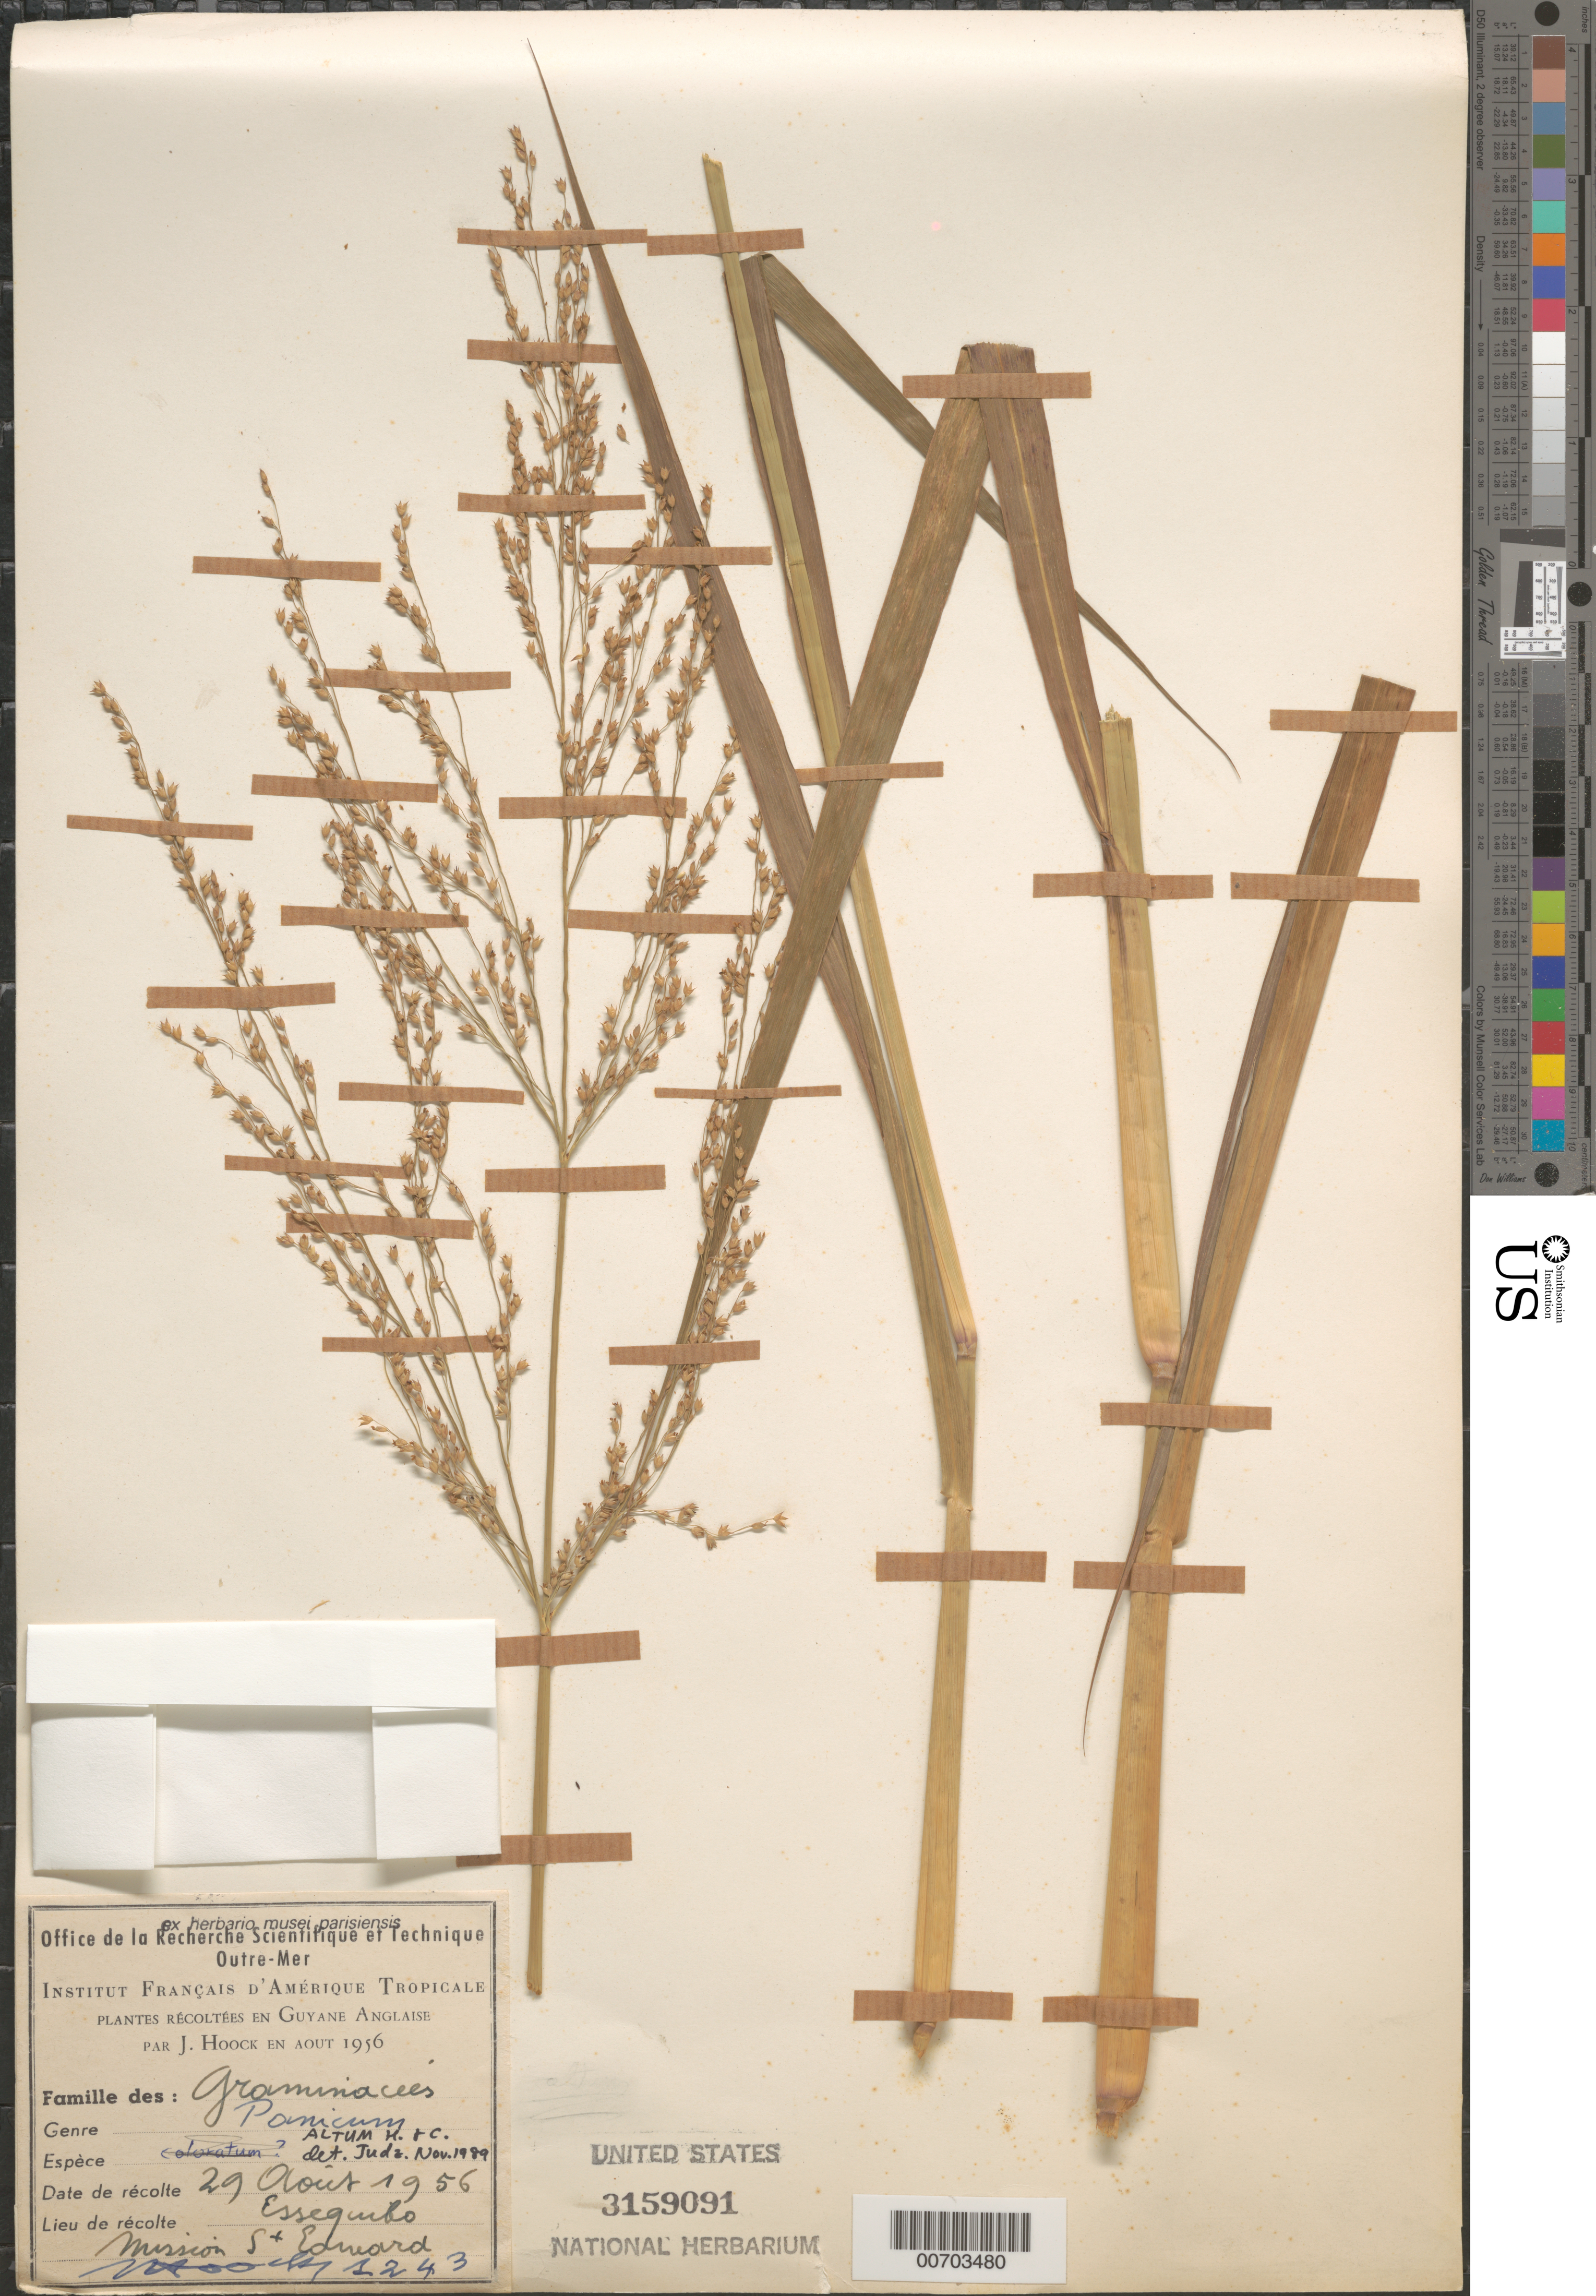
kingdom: Plantae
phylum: Tracheophyta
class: Liliopsida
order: Poales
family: Poaceae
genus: Panicum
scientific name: Panicum altum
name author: Hitchc. & Chase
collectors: J. Hoock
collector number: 1243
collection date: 1956-08-29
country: Guyana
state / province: Essequibo Isl-W. Demerara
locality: Guyane Anglaise. Essequibo. Mission St. Edward.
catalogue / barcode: US 3159091